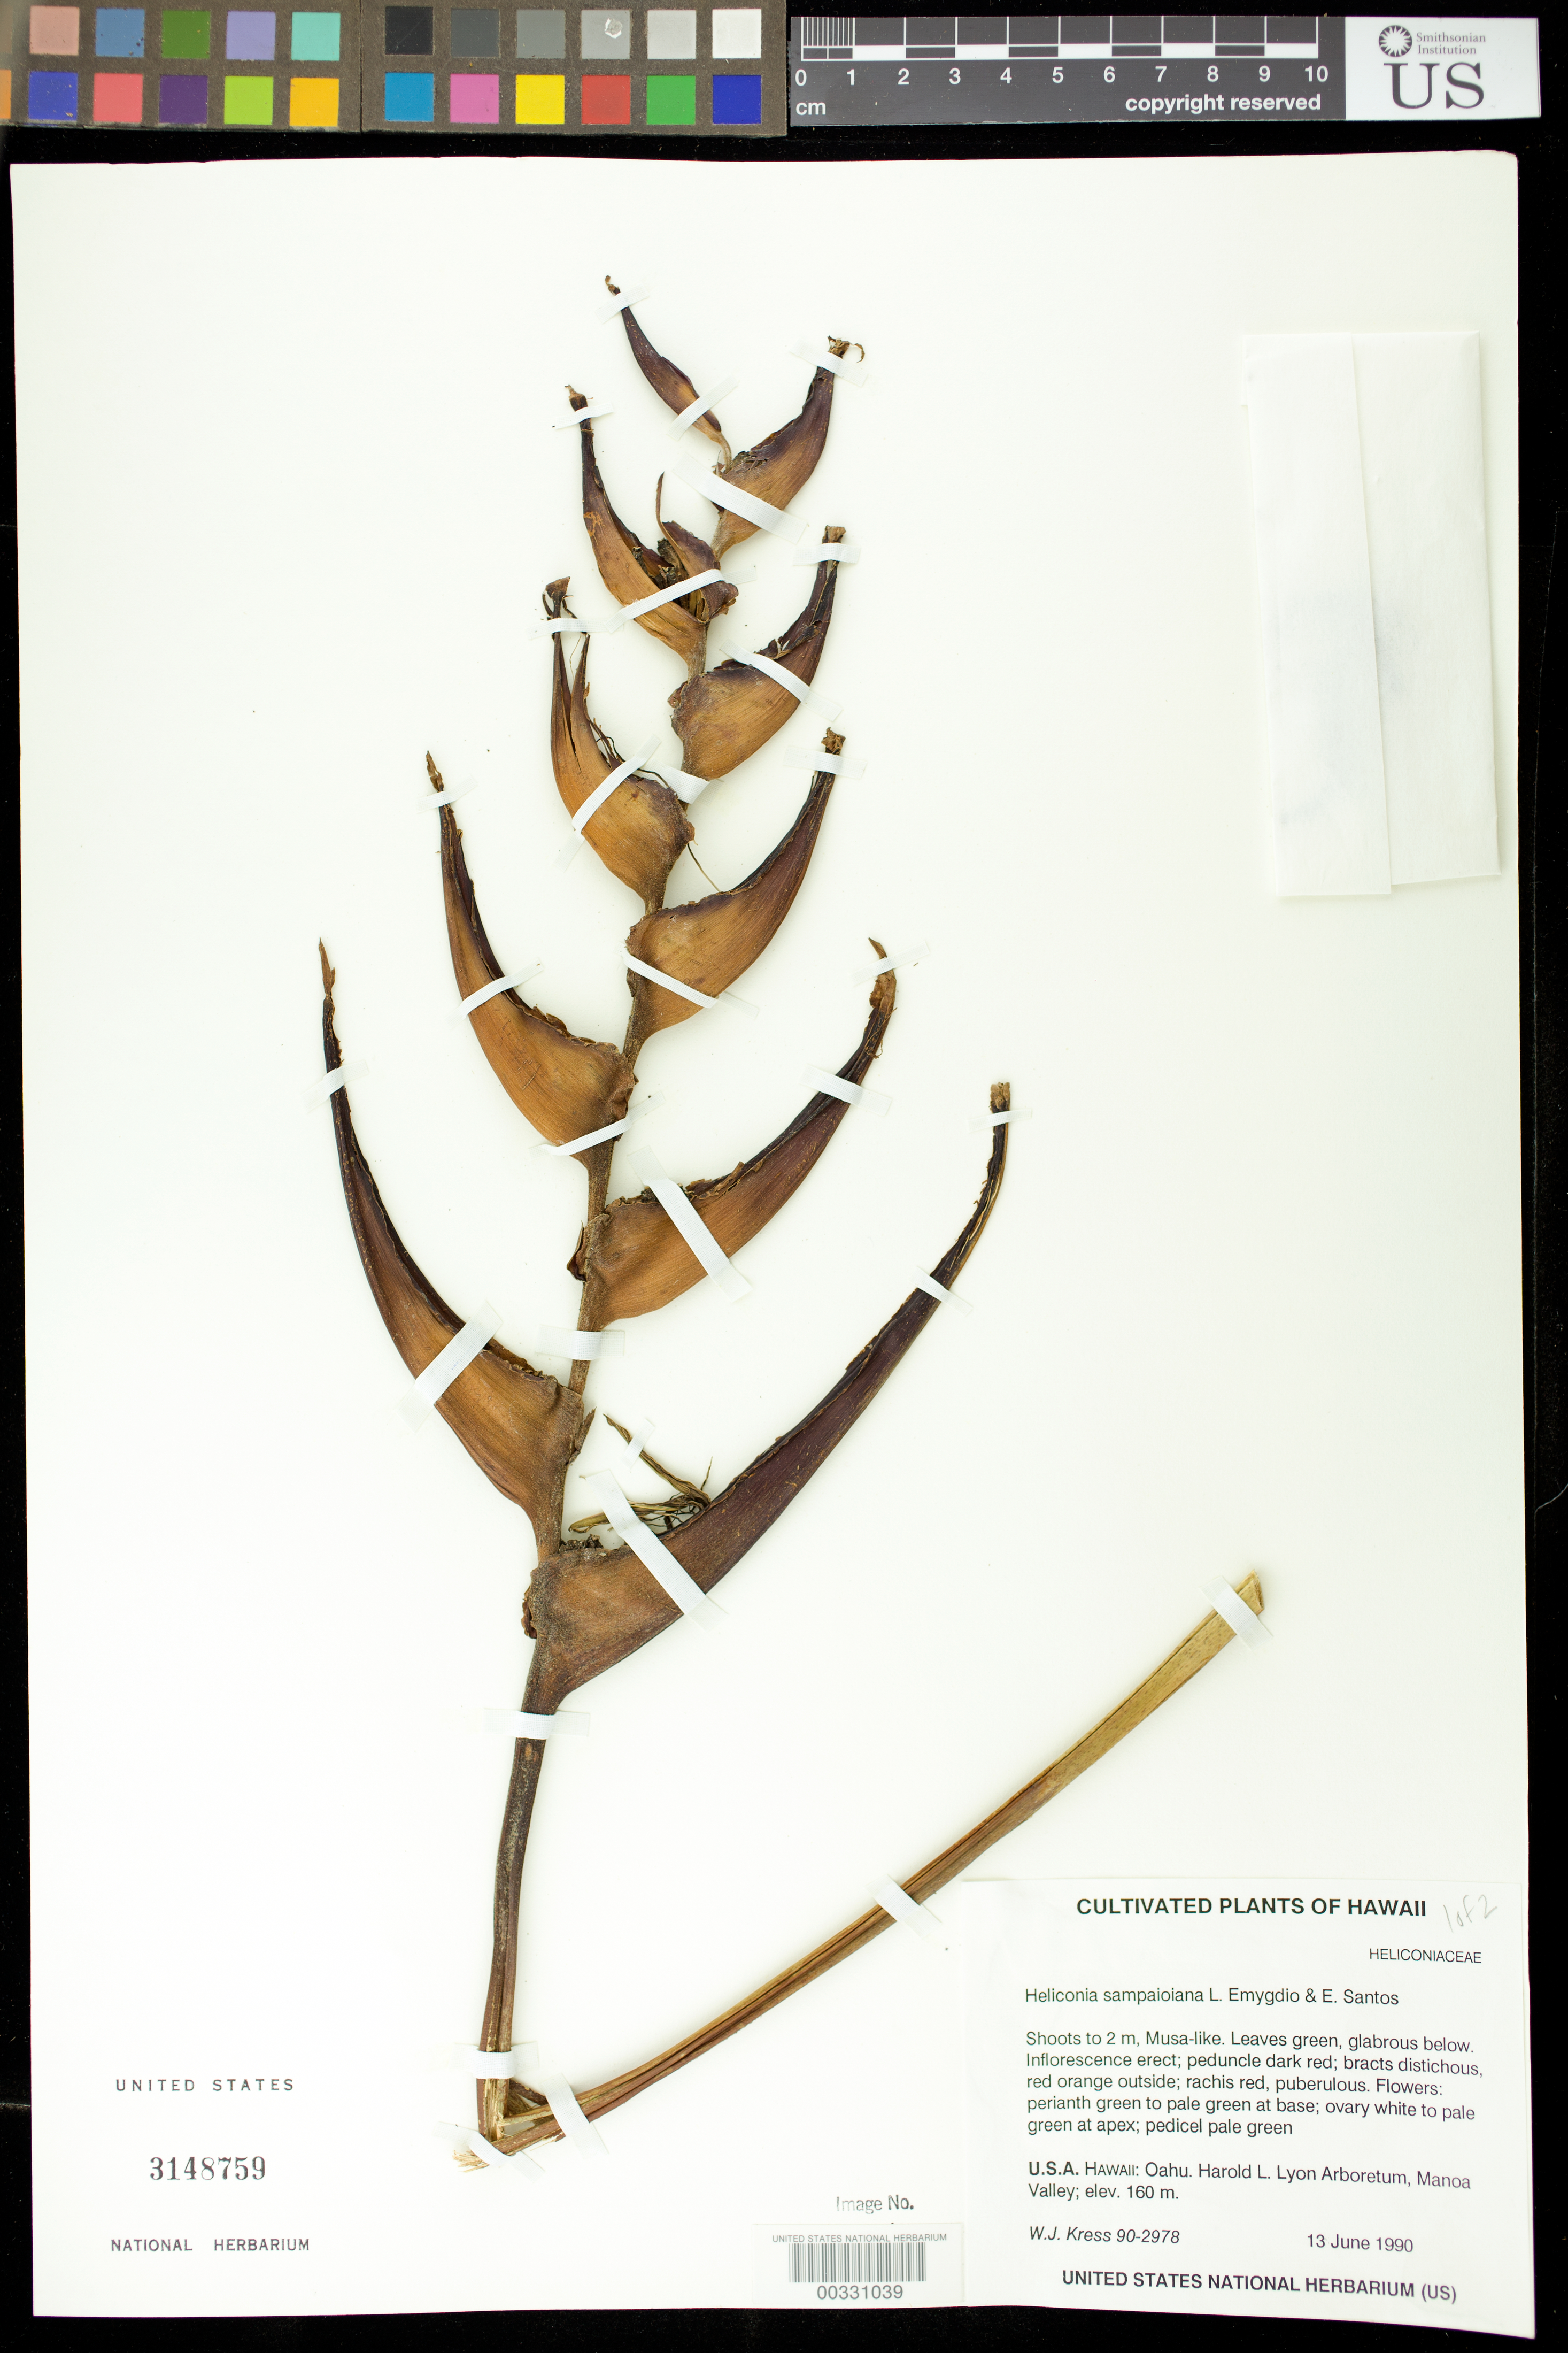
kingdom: Plantae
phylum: Tracheophyta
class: Liliopsida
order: Zingiberales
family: Heliconiaceae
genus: Heliconia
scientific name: Heliconia sampaioana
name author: Emygdio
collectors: W. J. Kress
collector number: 90-2978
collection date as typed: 13 Jun 1990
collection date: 1990-06-13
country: United States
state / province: Hawaii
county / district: Honolulu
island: Oahu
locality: Lyon Arboretum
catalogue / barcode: US 3148759